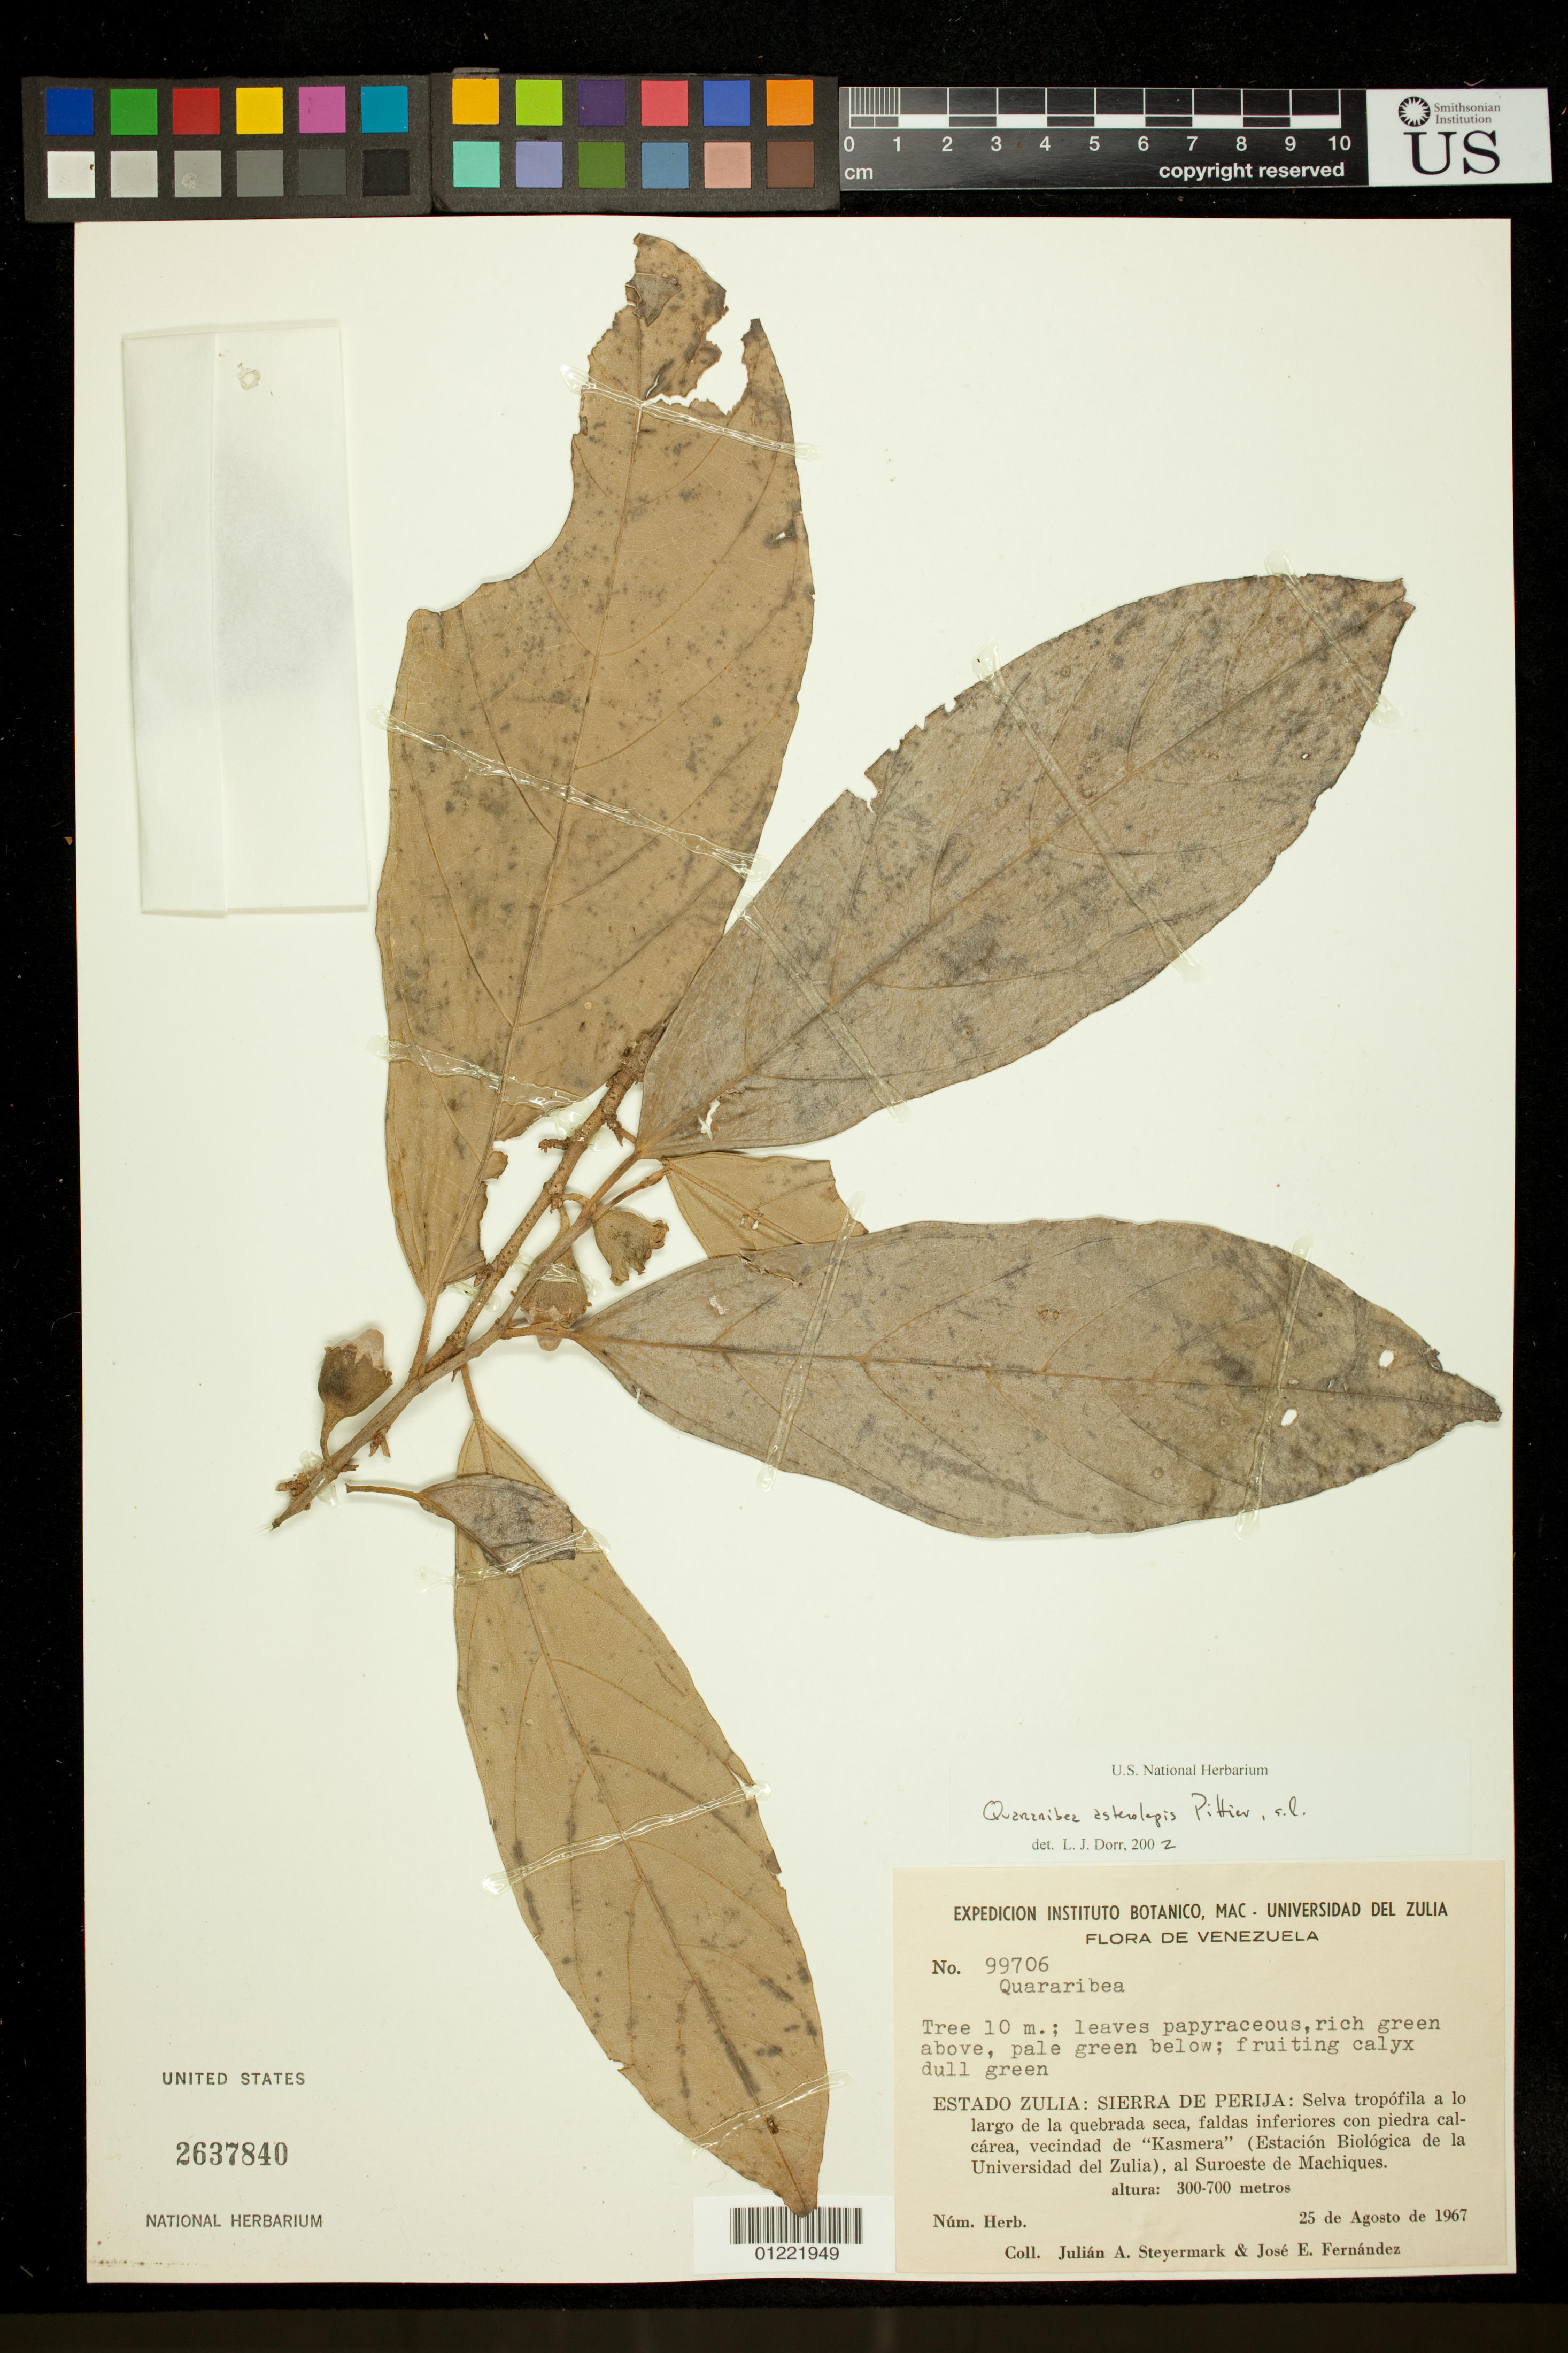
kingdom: Plantae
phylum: Tracheophyta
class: Magnoliopsida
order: Malvales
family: Malvaceae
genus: Quararibea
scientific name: Quararibea asterolepis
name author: Pittier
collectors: J. Steyermark & J. Fernández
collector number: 99706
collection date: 1967-08-25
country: Venezuela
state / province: Zulia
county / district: Machiques de Perijá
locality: Sierra de Perija: Selva tropofila a lo largo de la quebrada seca, faldas inferiores con piedra calcarea, vecindad de "Kasmera" (Estacion Biologica de la Universidad del Zulia), al Suroeste de Machiques.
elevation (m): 300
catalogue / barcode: US 2637840